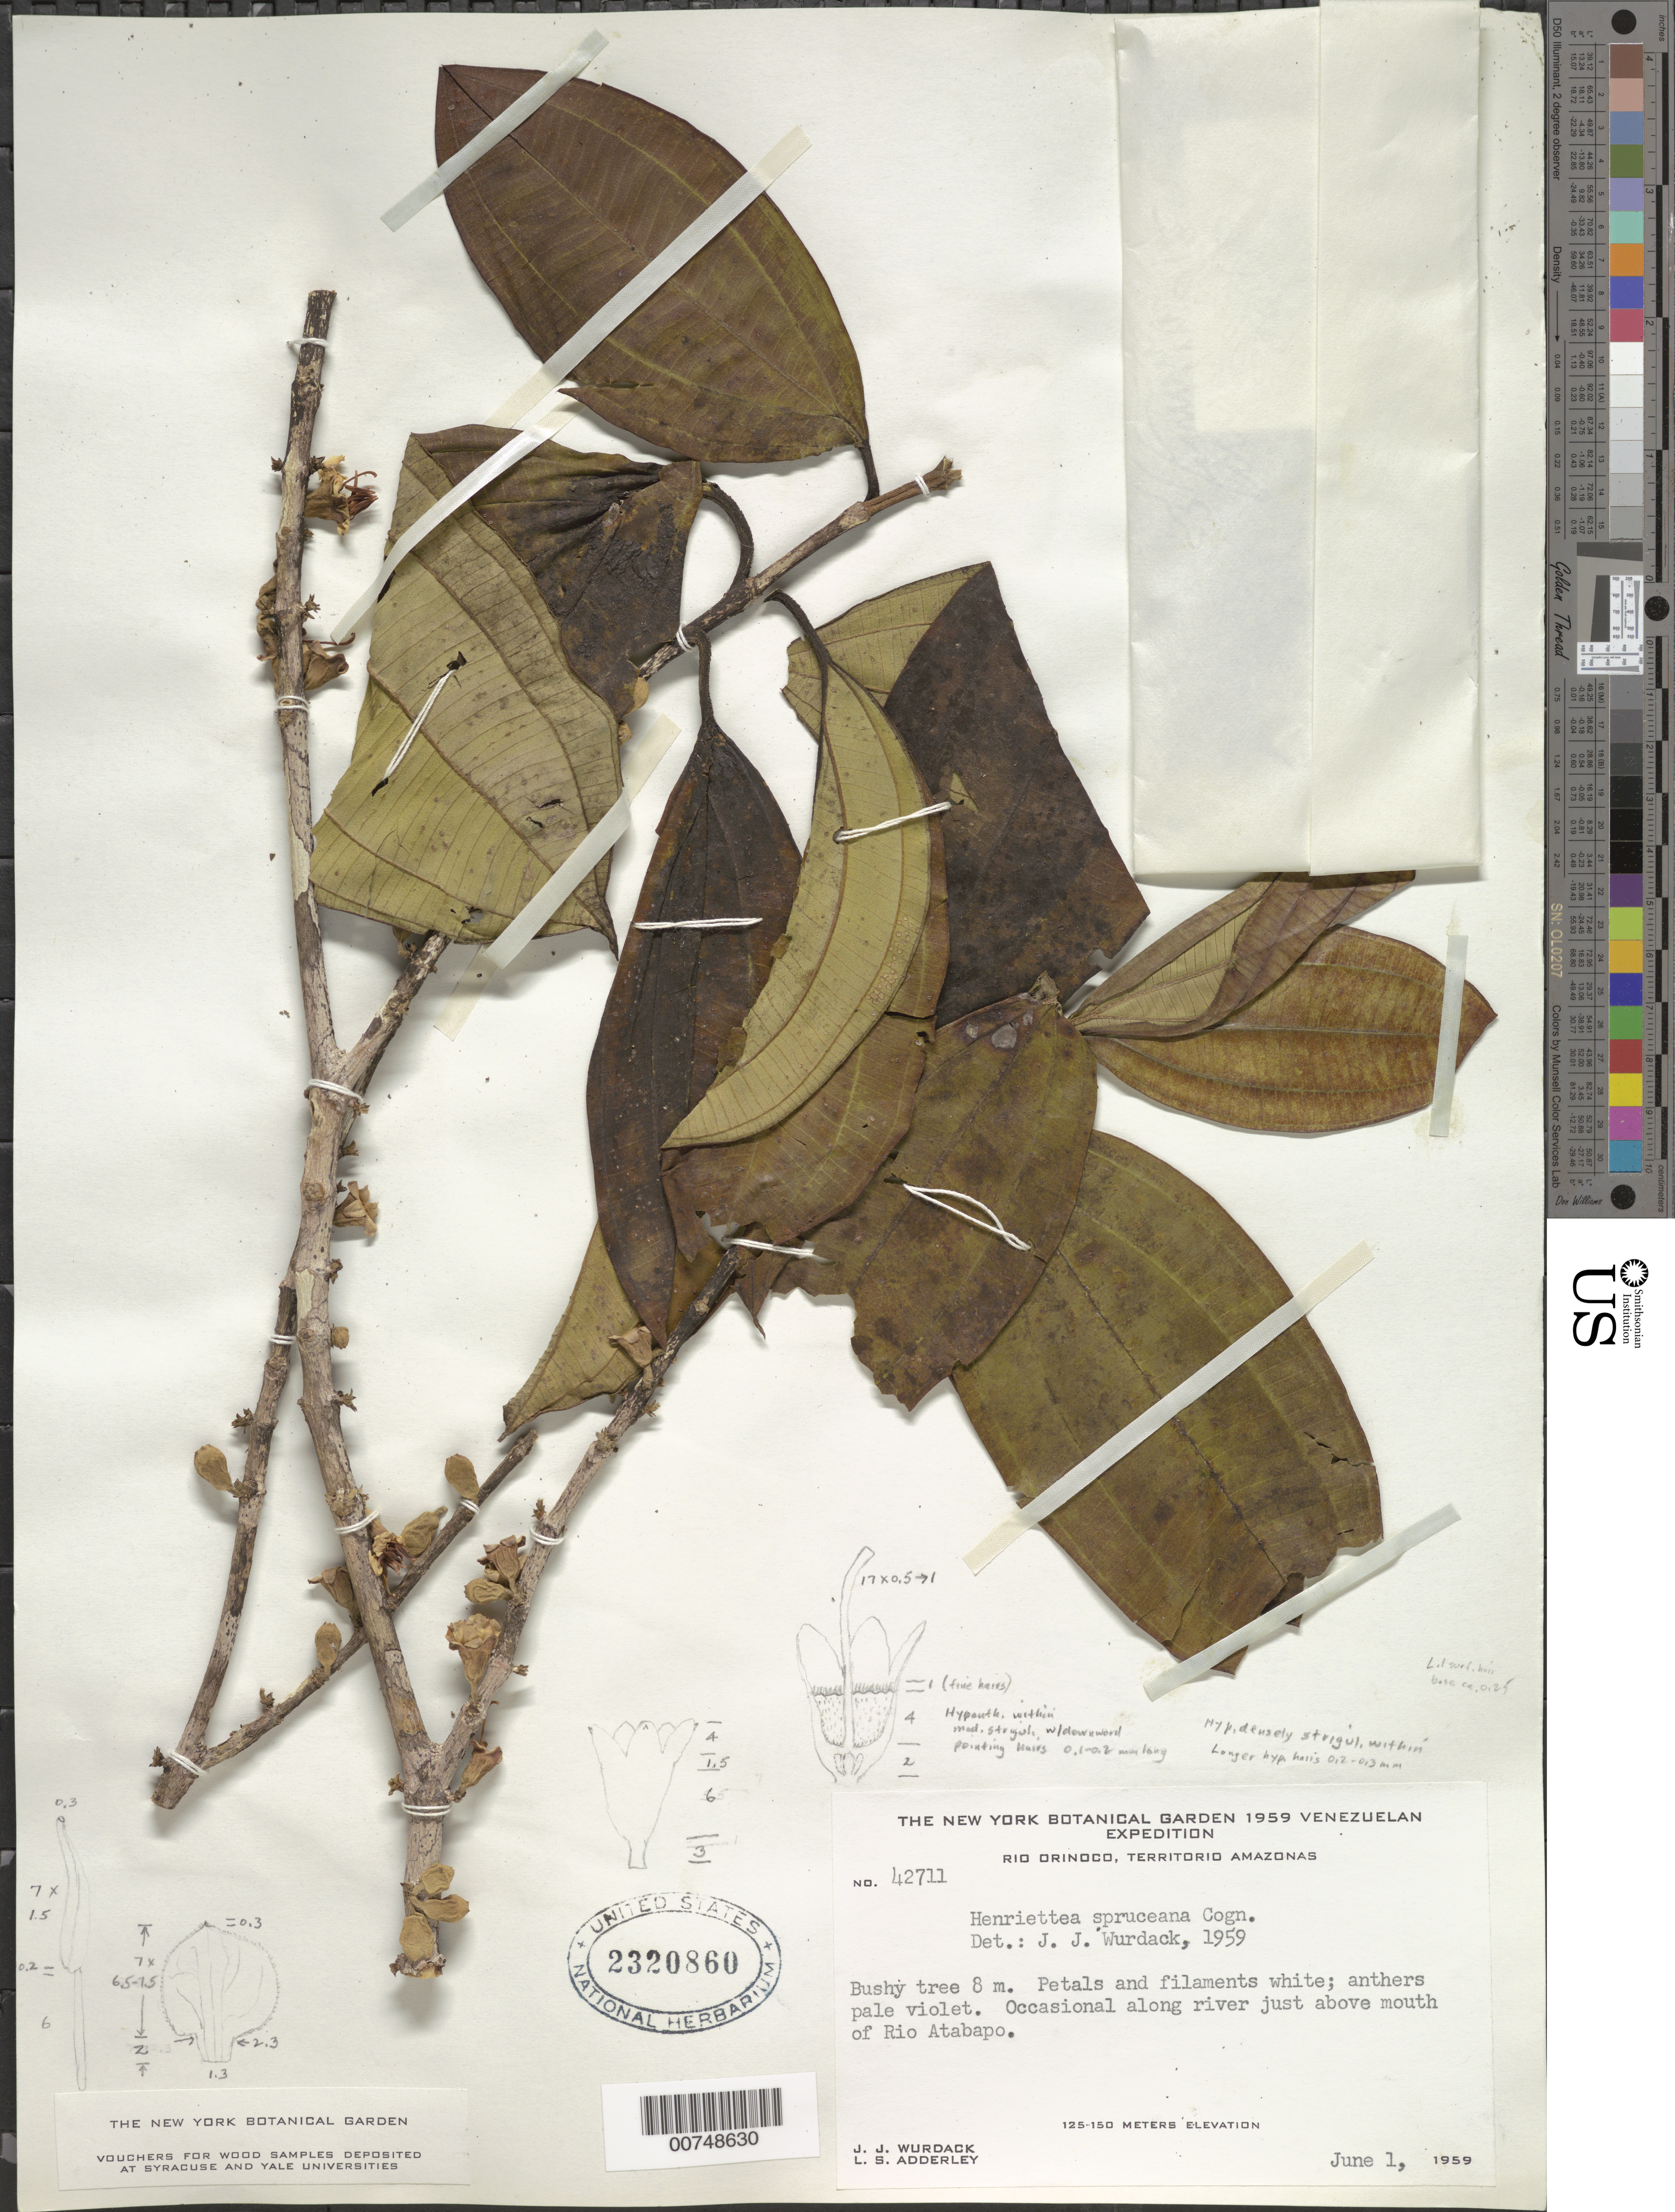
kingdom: Plantae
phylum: Tracheophyta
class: Magnoliopsida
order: Myrtales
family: Melastomataceae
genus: Henriettea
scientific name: Henriettea spruceana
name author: Cogn.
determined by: Wurdack, John J., (US), US (UNITED STATES)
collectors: J. J. Wurdack & L. S. Adderley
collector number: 42711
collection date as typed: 1-Jun-59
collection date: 1959-06-01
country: Venezuela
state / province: Amazonas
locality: Rio Orinoco, Río Atabapo, just above mouth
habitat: Along river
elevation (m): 125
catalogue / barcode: US 2320860